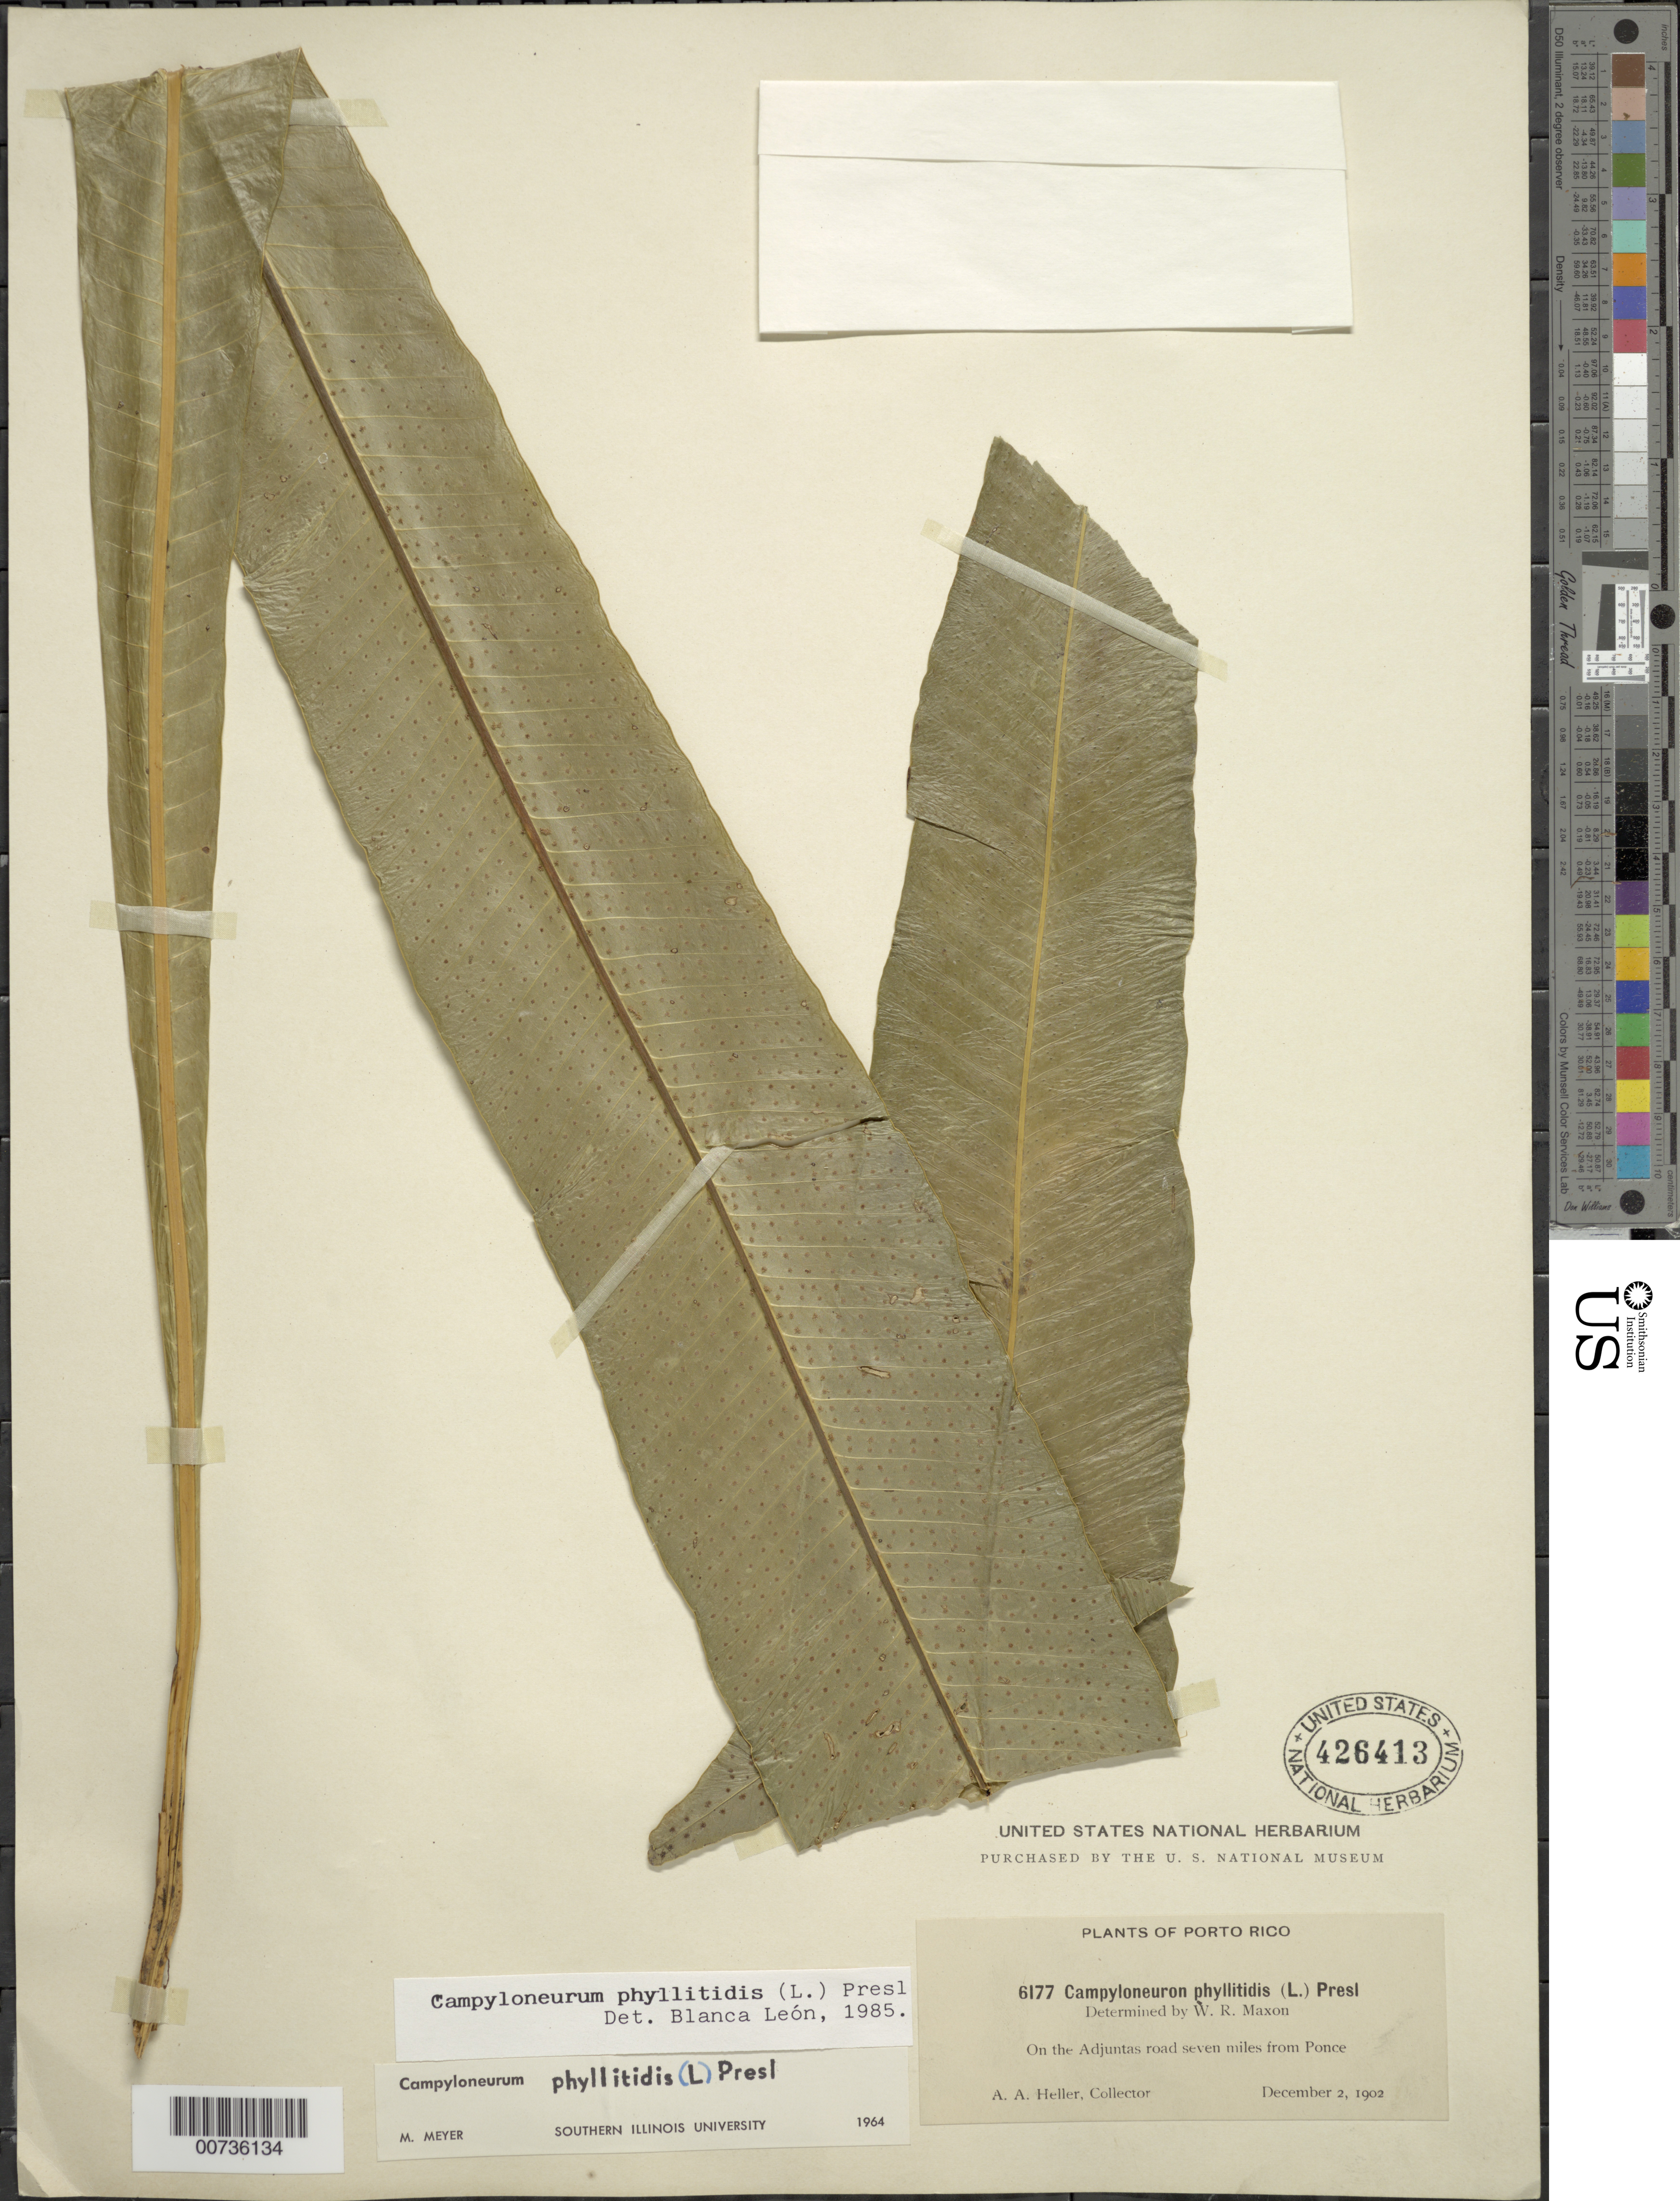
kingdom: Plantae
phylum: Tracheophyta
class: Polypodiopsida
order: Polypodiales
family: Polypodiaceae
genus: Campyloneurum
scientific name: Campyloneurum phyllitidis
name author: (L.) C. Presl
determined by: León, B.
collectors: A. A. Heller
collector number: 6177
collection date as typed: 02 Dec 1902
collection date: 1902-12-02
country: Puerto Rico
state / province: Ponce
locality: On the Adjuntas road seven miles from Ponce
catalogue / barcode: US 426413